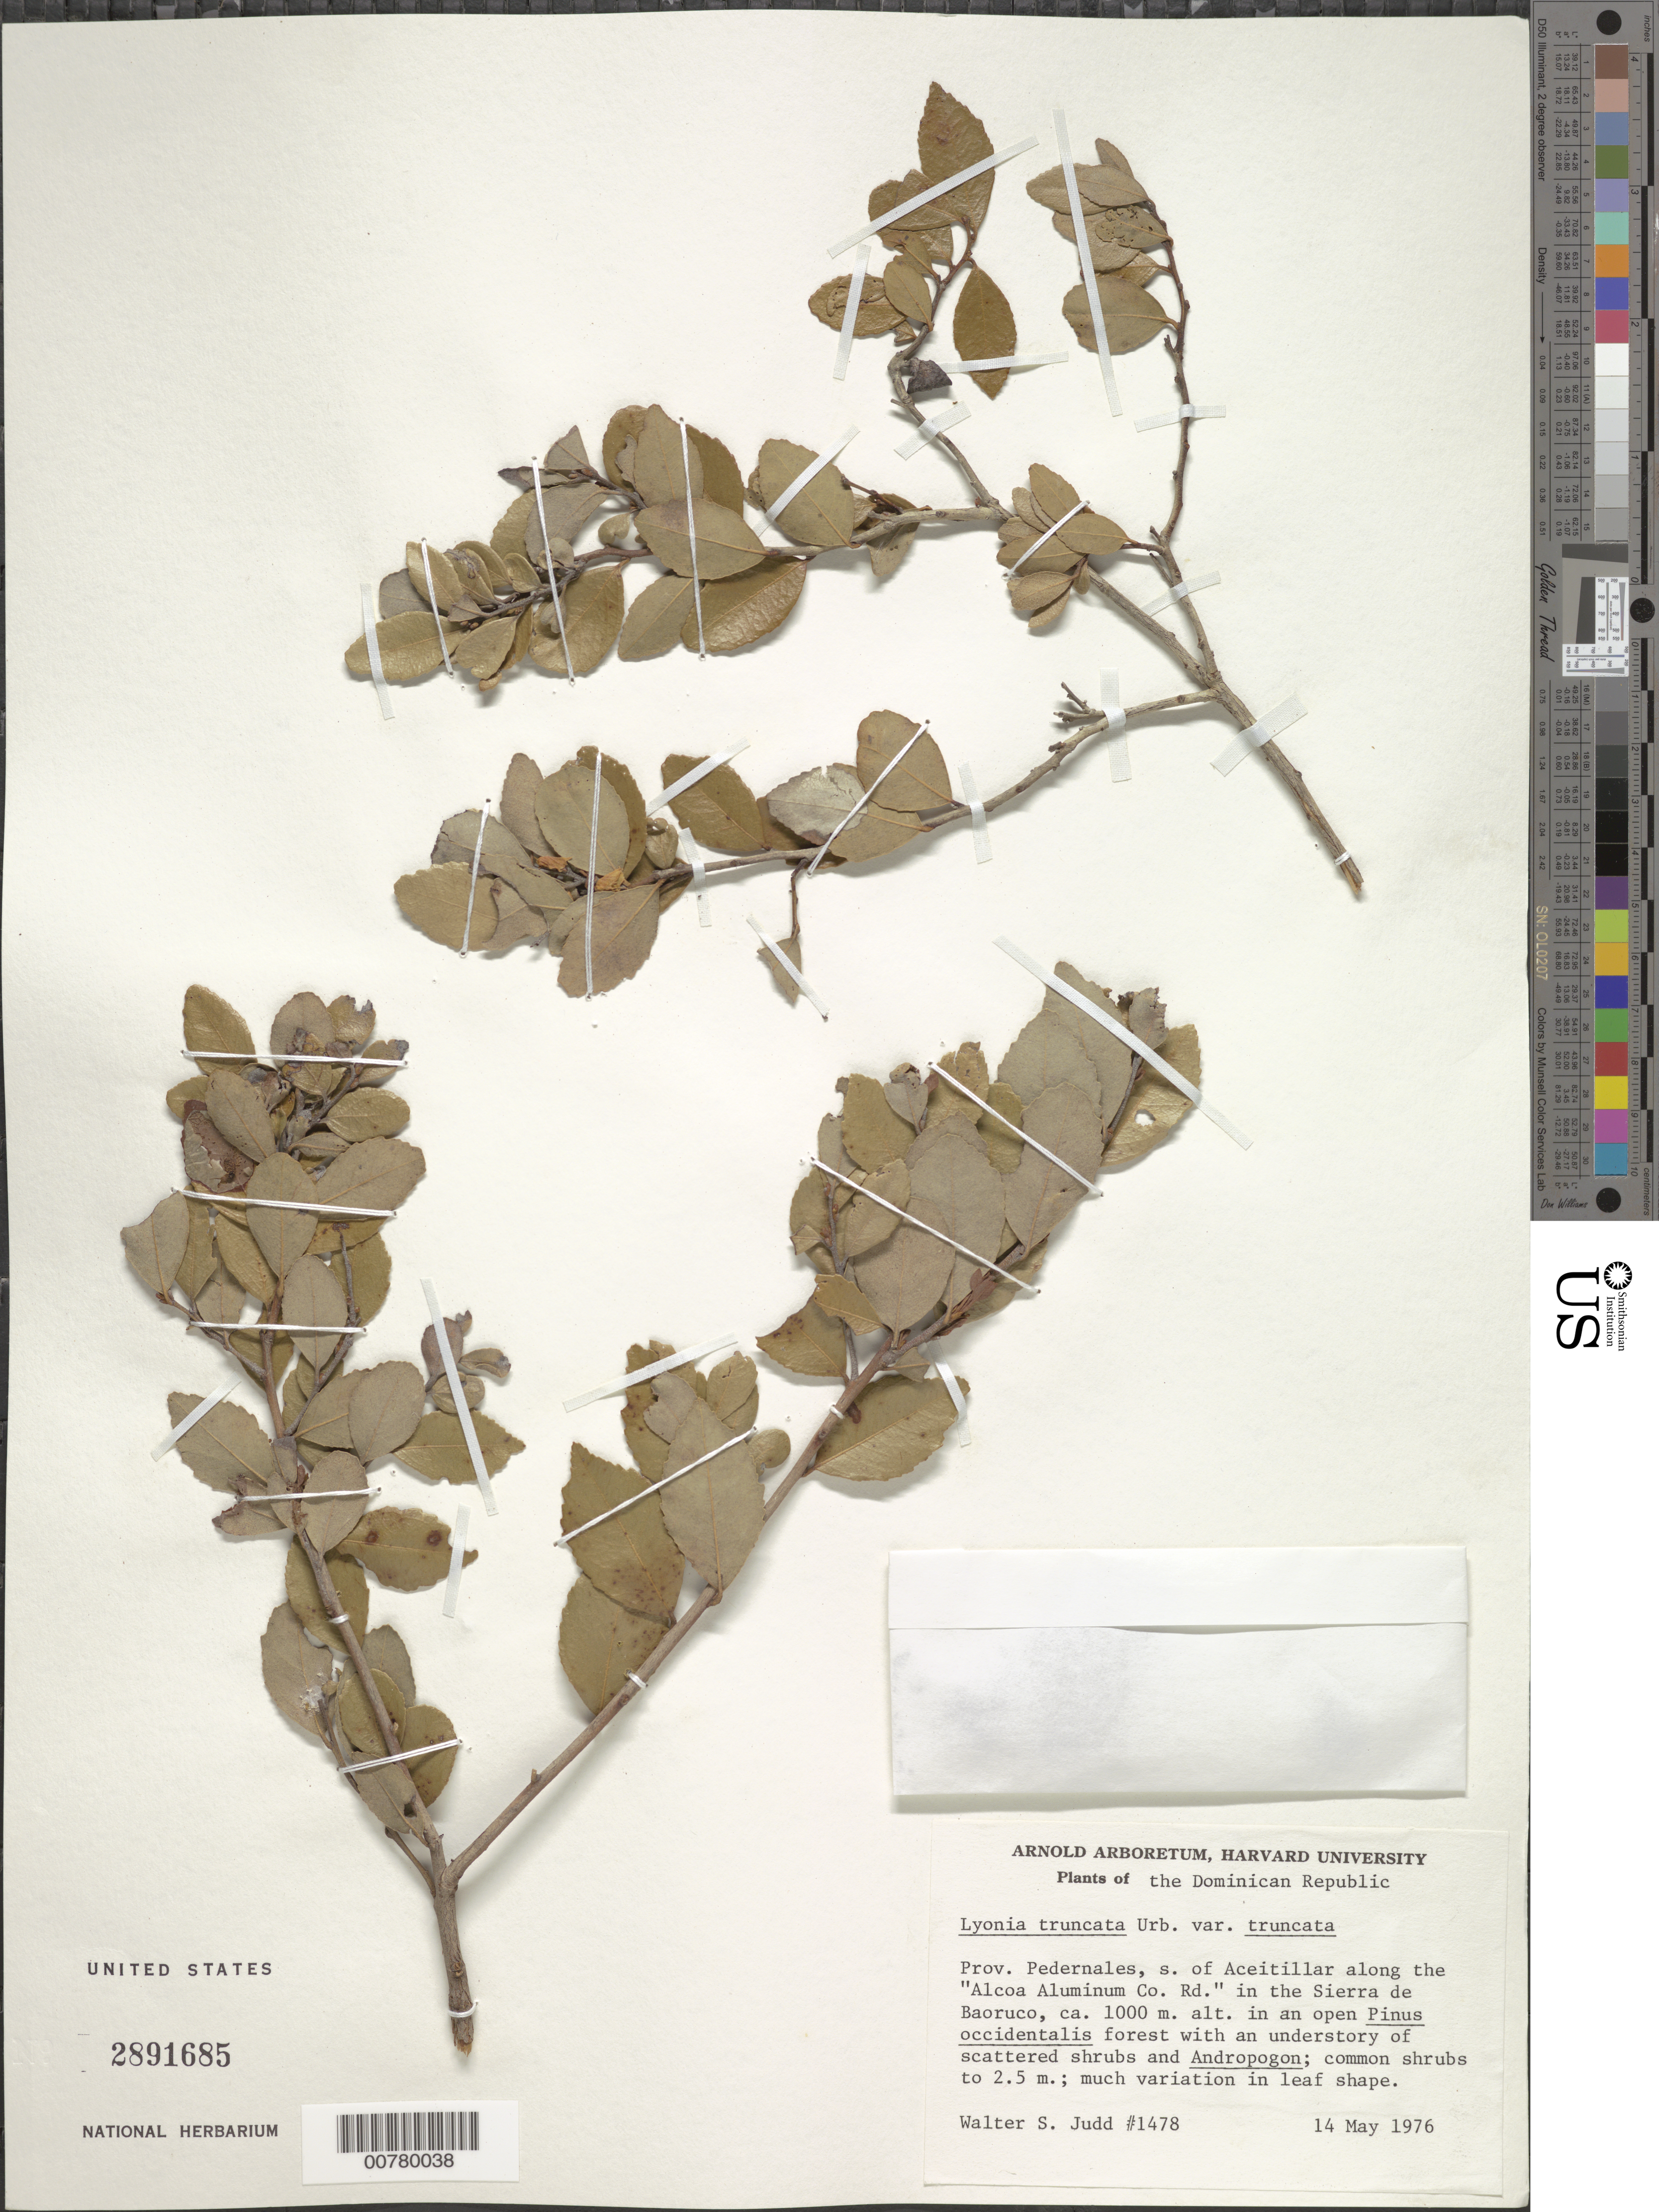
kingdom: Plantae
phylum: Tracheophyta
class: Magnoliopsida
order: Ericales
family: Ericaceae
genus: Lyonia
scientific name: Lyonia truncata var. truncata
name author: Urb.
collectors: W. S. Judd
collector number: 1478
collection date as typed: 14 May 1976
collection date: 1976-05-14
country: Dominican Republic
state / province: Pedernales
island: Hispaniola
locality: South of Aceitillar along the "Alcoa Aluminum Co. Rd." in the Sierra de Baoruco.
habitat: In open Pinus occidentalis forest with an understory of scattered shrubs and Andropogon.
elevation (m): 1000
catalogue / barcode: US 2891685